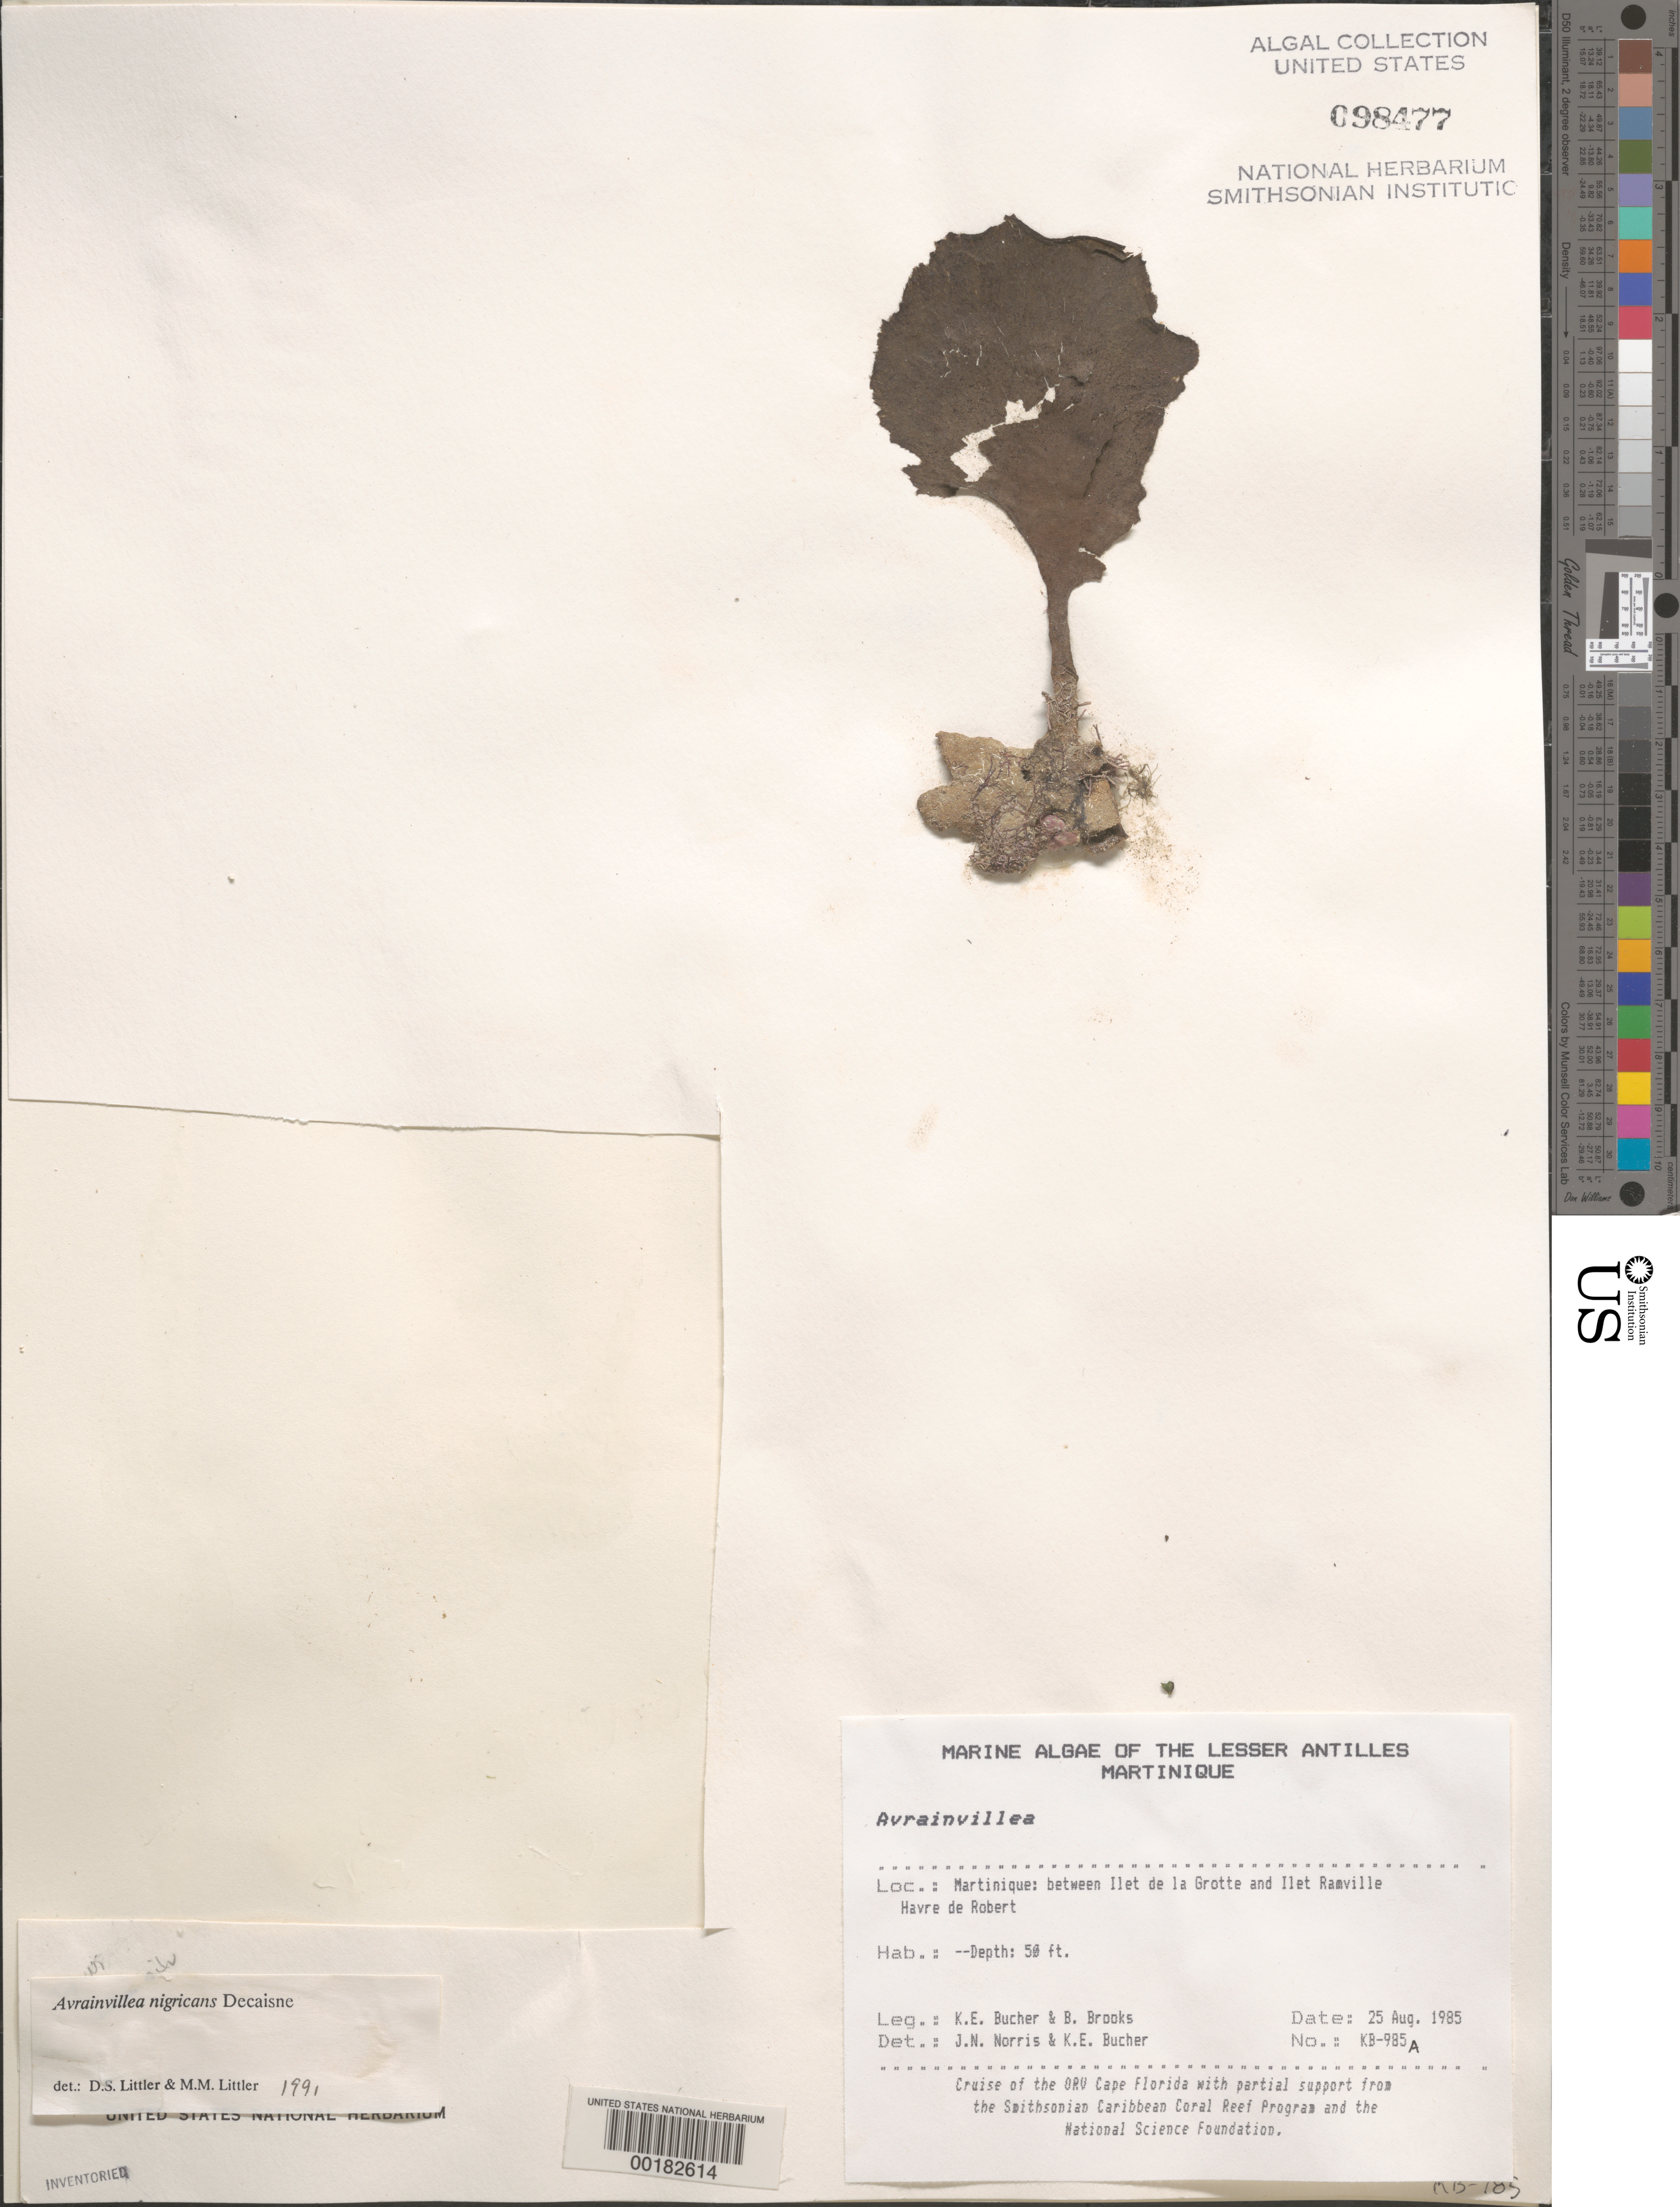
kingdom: Plantae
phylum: Chlorophyta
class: Ulvophyceae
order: Bryopsidales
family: Dichotomosiphonaceae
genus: Avrainvillea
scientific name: Avrainvillea nigricans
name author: Decne.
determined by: Littler, D. S.; Littler, M. M.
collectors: K. E. Bucher & B. Brooks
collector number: KB-985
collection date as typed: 25 Aug 1985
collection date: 1985-08-25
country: Martinique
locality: Between Ilet de la Grotte and Ilet de Ramville, Havre du Robert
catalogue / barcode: US 98477